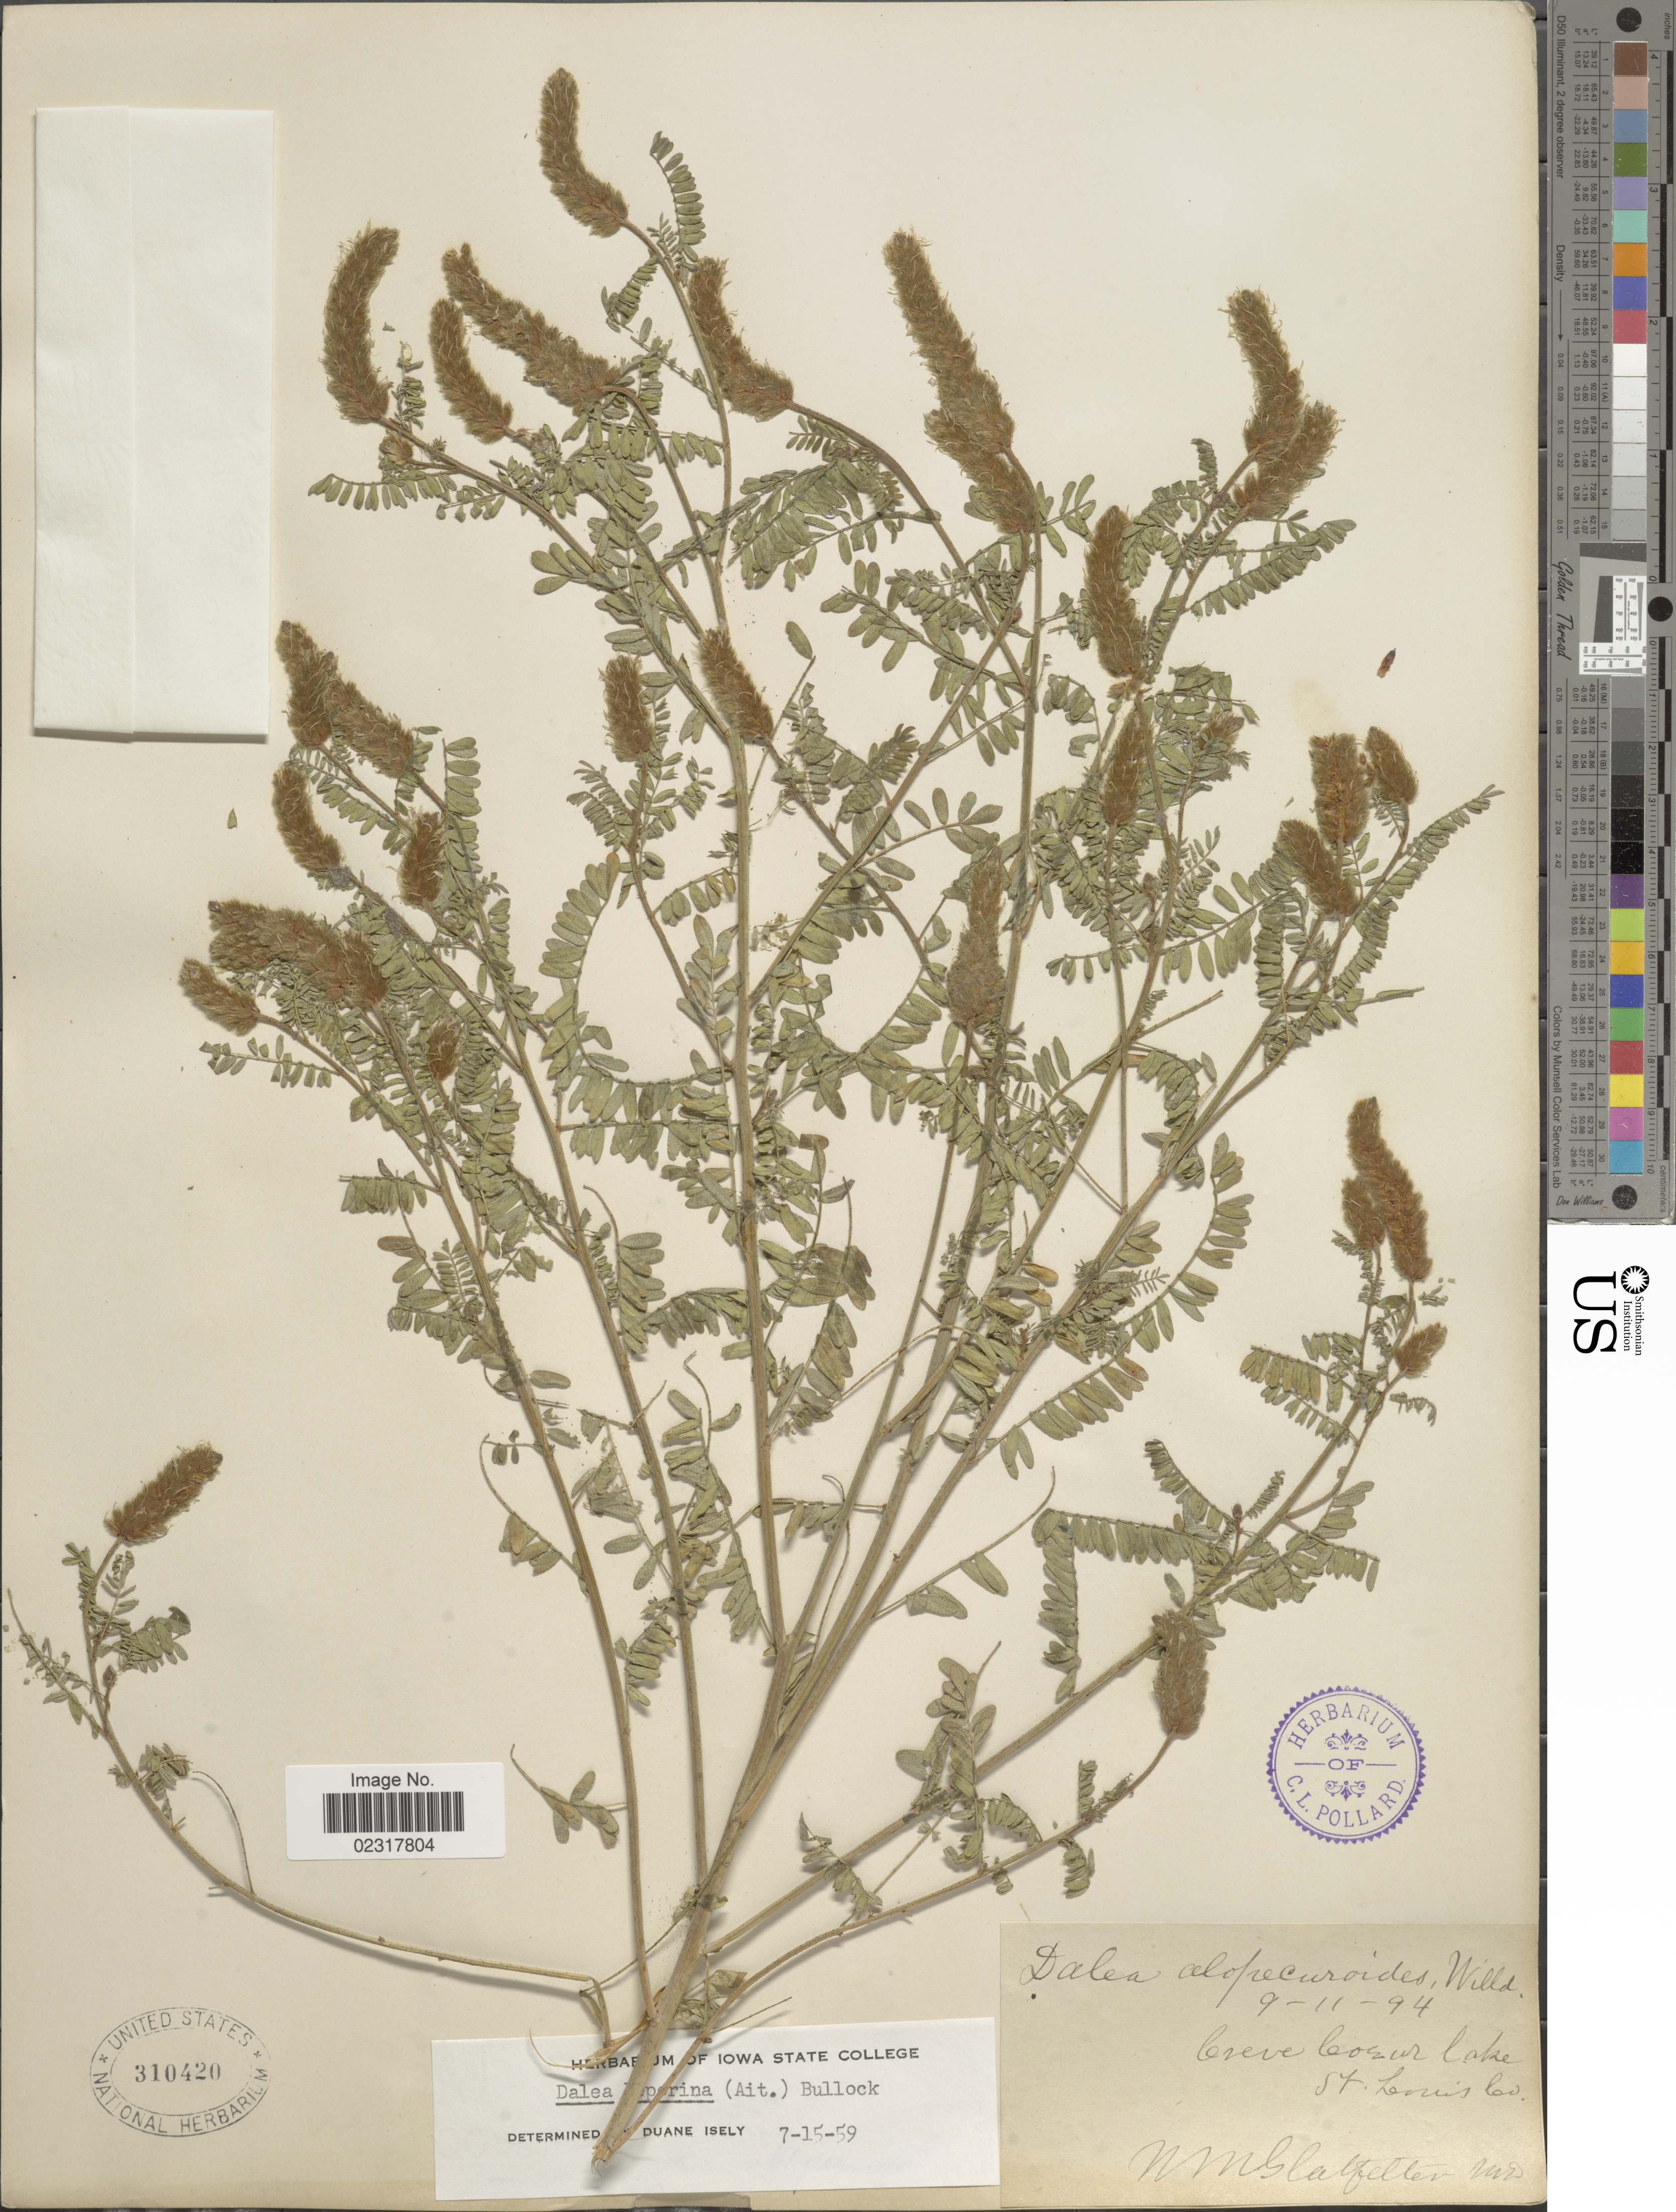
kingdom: Plantae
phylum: Tracheophyta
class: Magnoliopsida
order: Fabales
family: Fabaceae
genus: Dalea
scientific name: Dalea leporina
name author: (Aiton) Bullock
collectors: N. M. Glatfelter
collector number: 242*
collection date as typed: Transcribed d/m/y: 11/9/94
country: United States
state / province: Missouri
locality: Creve Coeur lake, St. Louis Co.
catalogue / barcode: US 310420